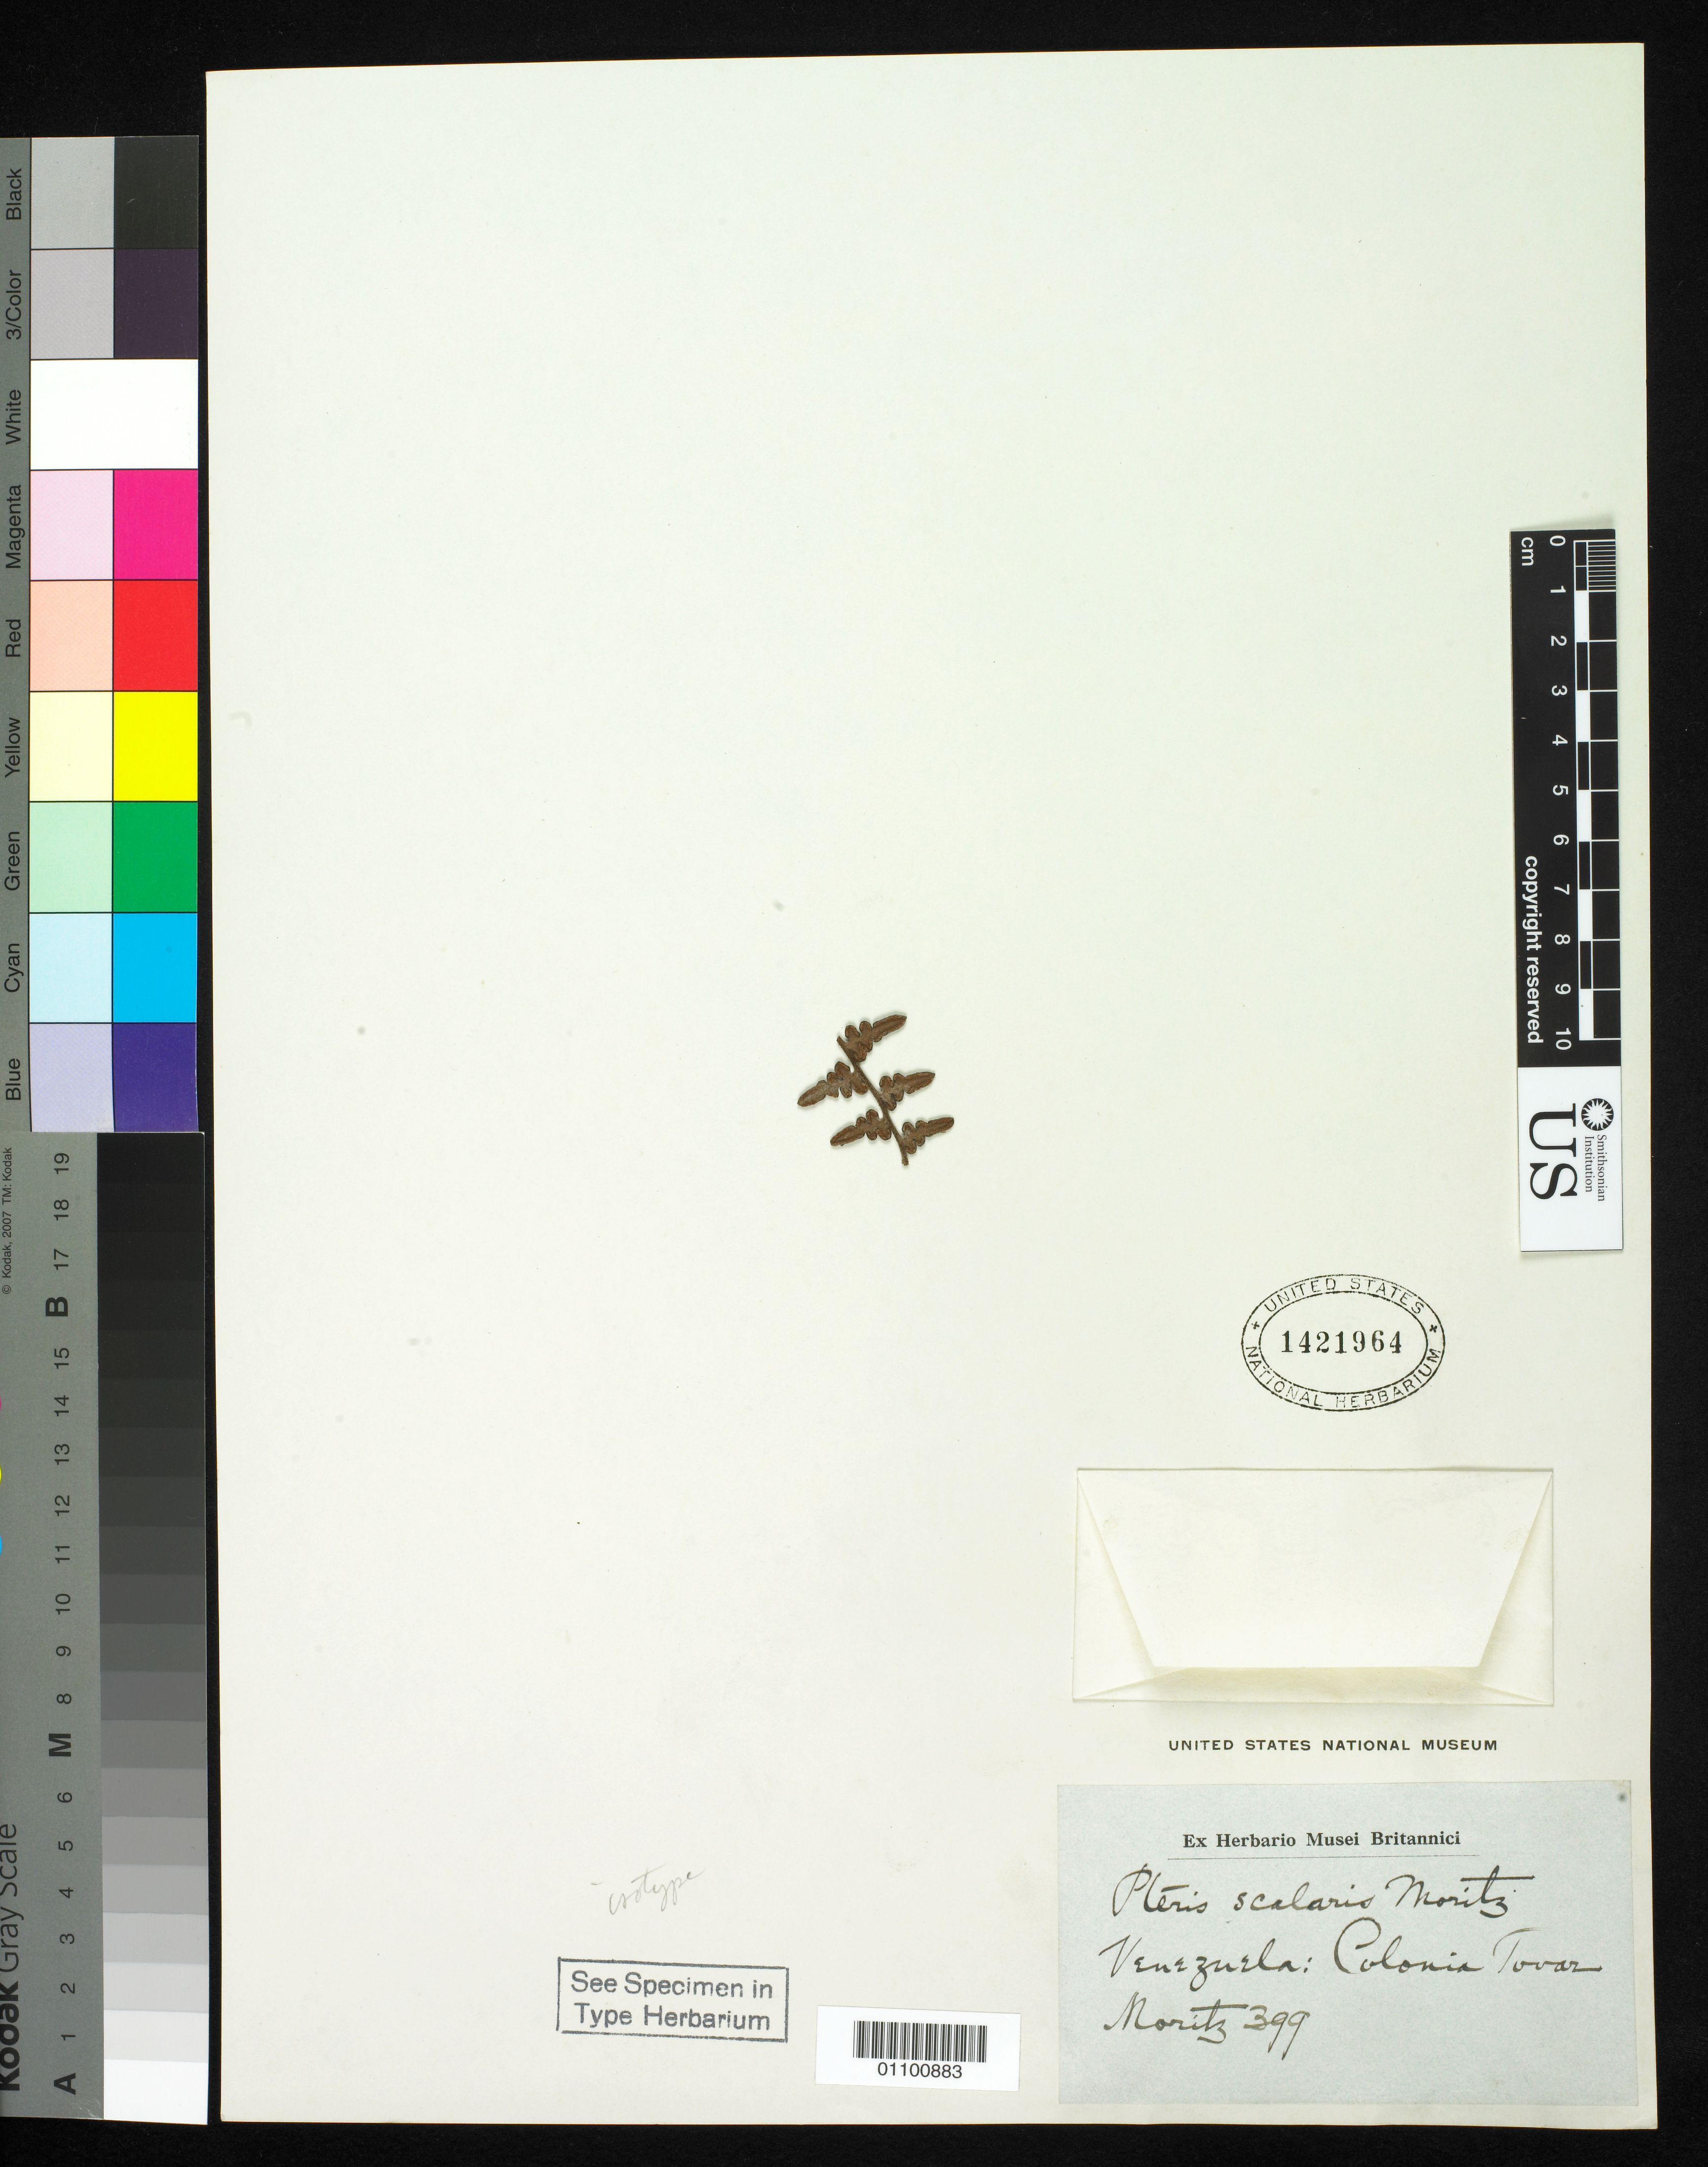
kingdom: Plantae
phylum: Tracheophyta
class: Polypodiopsida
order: Polypodiales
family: Pteridaceae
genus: Pteris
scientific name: Pteris scalaris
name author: Moritz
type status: Isotype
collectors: A. Moritz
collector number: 399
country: Venezuela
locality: Tovar.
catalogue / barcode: US 1421964